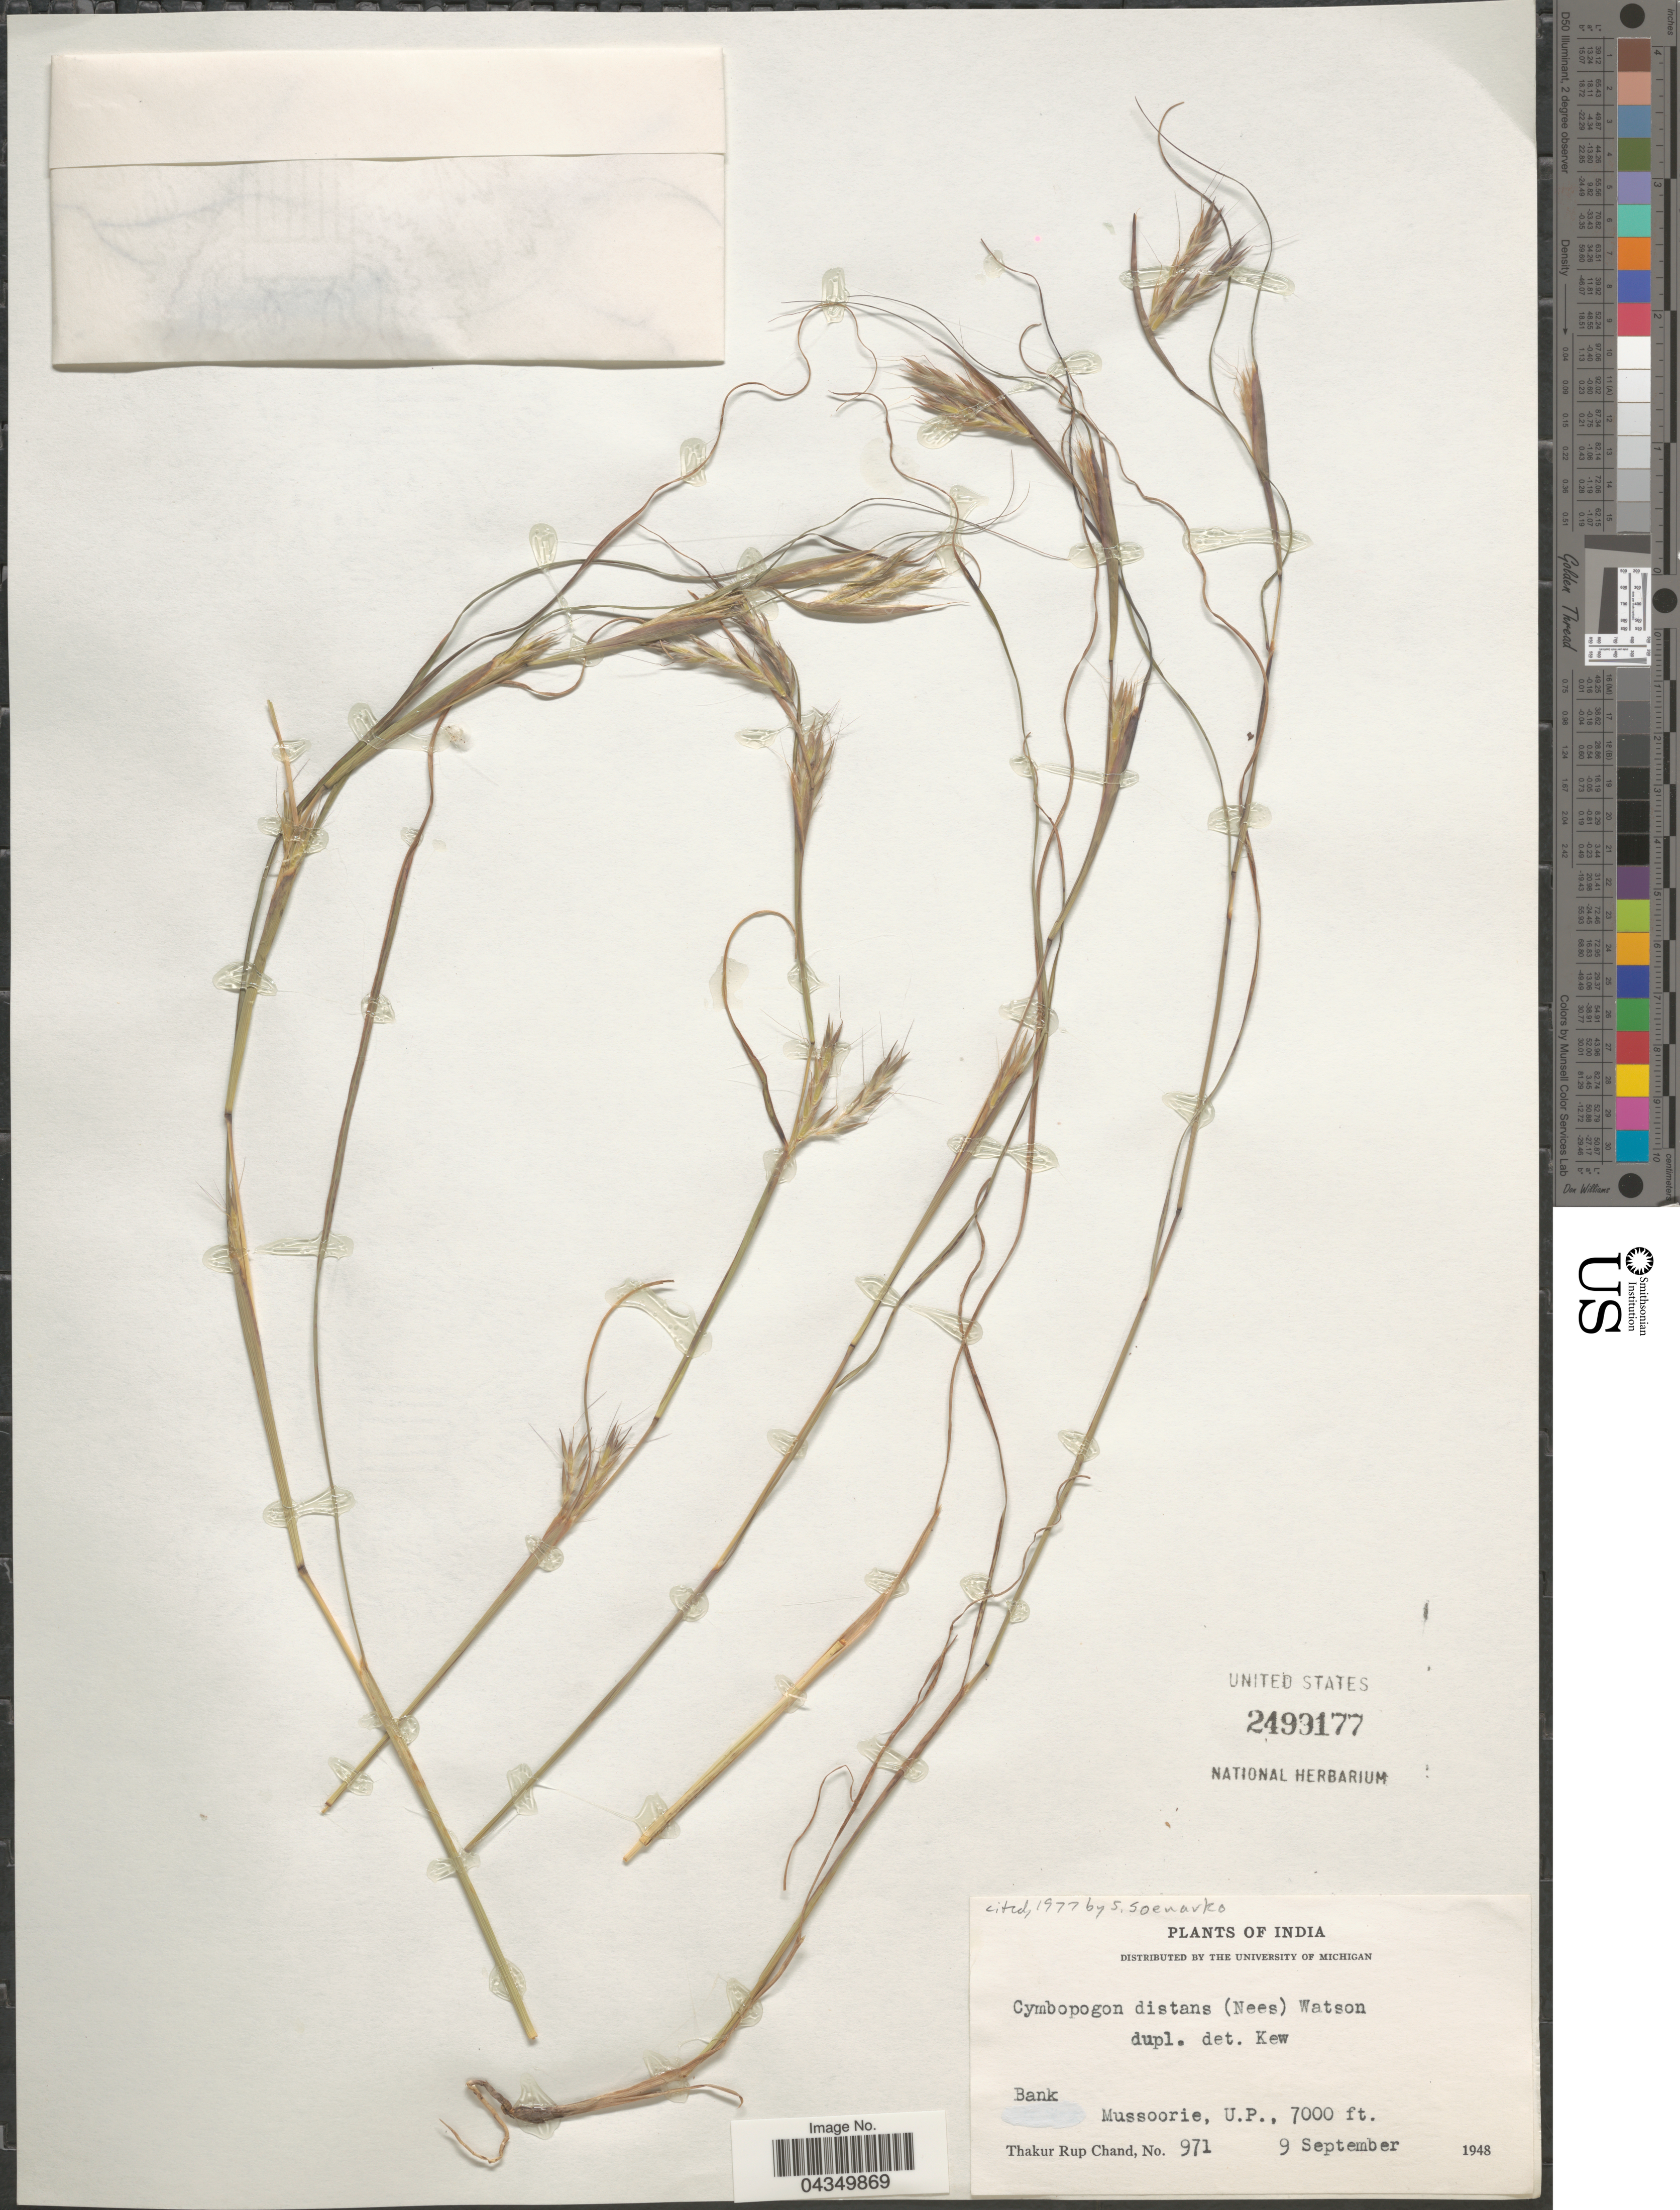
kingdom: Plantae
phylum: Tracheophyta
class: Liliopsida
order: Poales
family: Poaceae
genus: Cymbopogon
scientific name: Cymbopogon distans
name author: (Nees ex Steud.) Willd.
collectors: T. R. Chand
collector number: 971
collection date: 1948-09-09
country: India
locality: Mussoorie, U.P.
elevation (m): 2134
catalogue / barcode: US 2499177